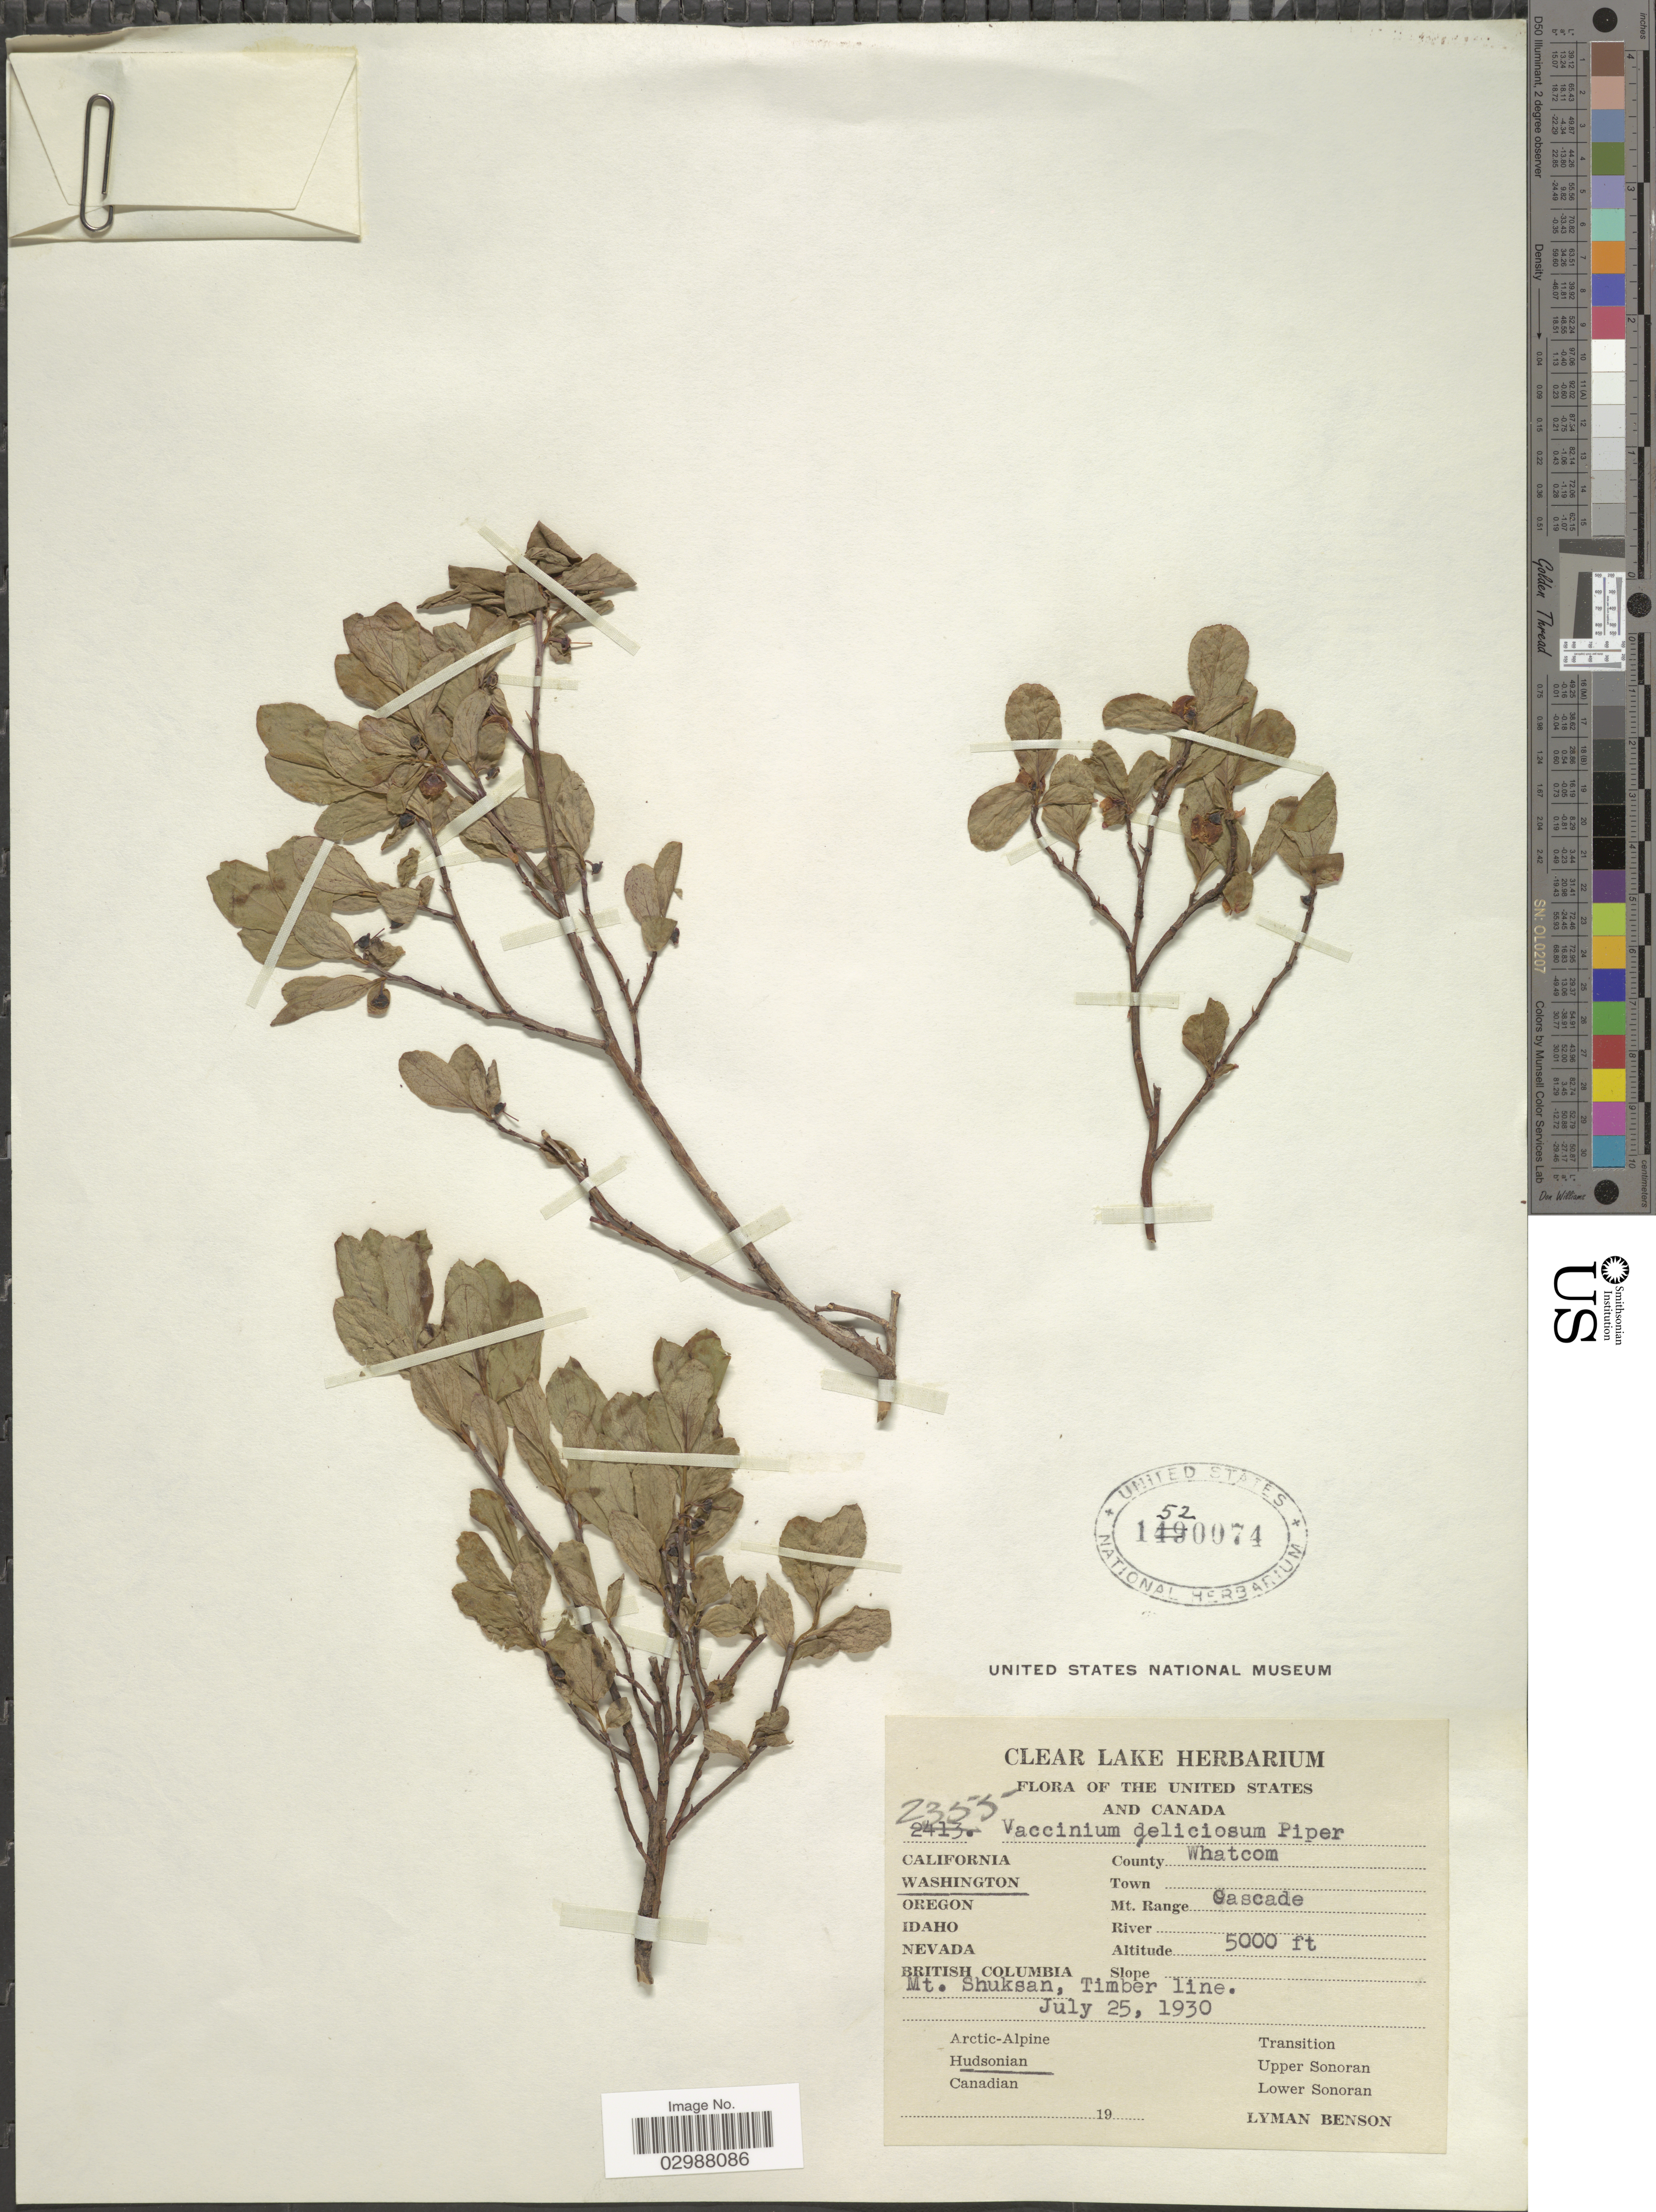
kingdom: Plantae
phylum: Tracheophyta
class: Magnoliopsida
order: Ericales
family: Ericaceae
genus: Vaccinium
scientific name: Vaccinium deliciosum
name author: Piper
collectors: L. D. Benson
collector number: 2355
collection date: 1930-07-25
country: United States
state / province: Washington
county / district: Whatcom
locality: County Whatcom. Mt. Range Cascade. Mt. Shuksan, Timber line. Hudsonian.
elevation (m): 1524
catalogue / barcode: US 1520074